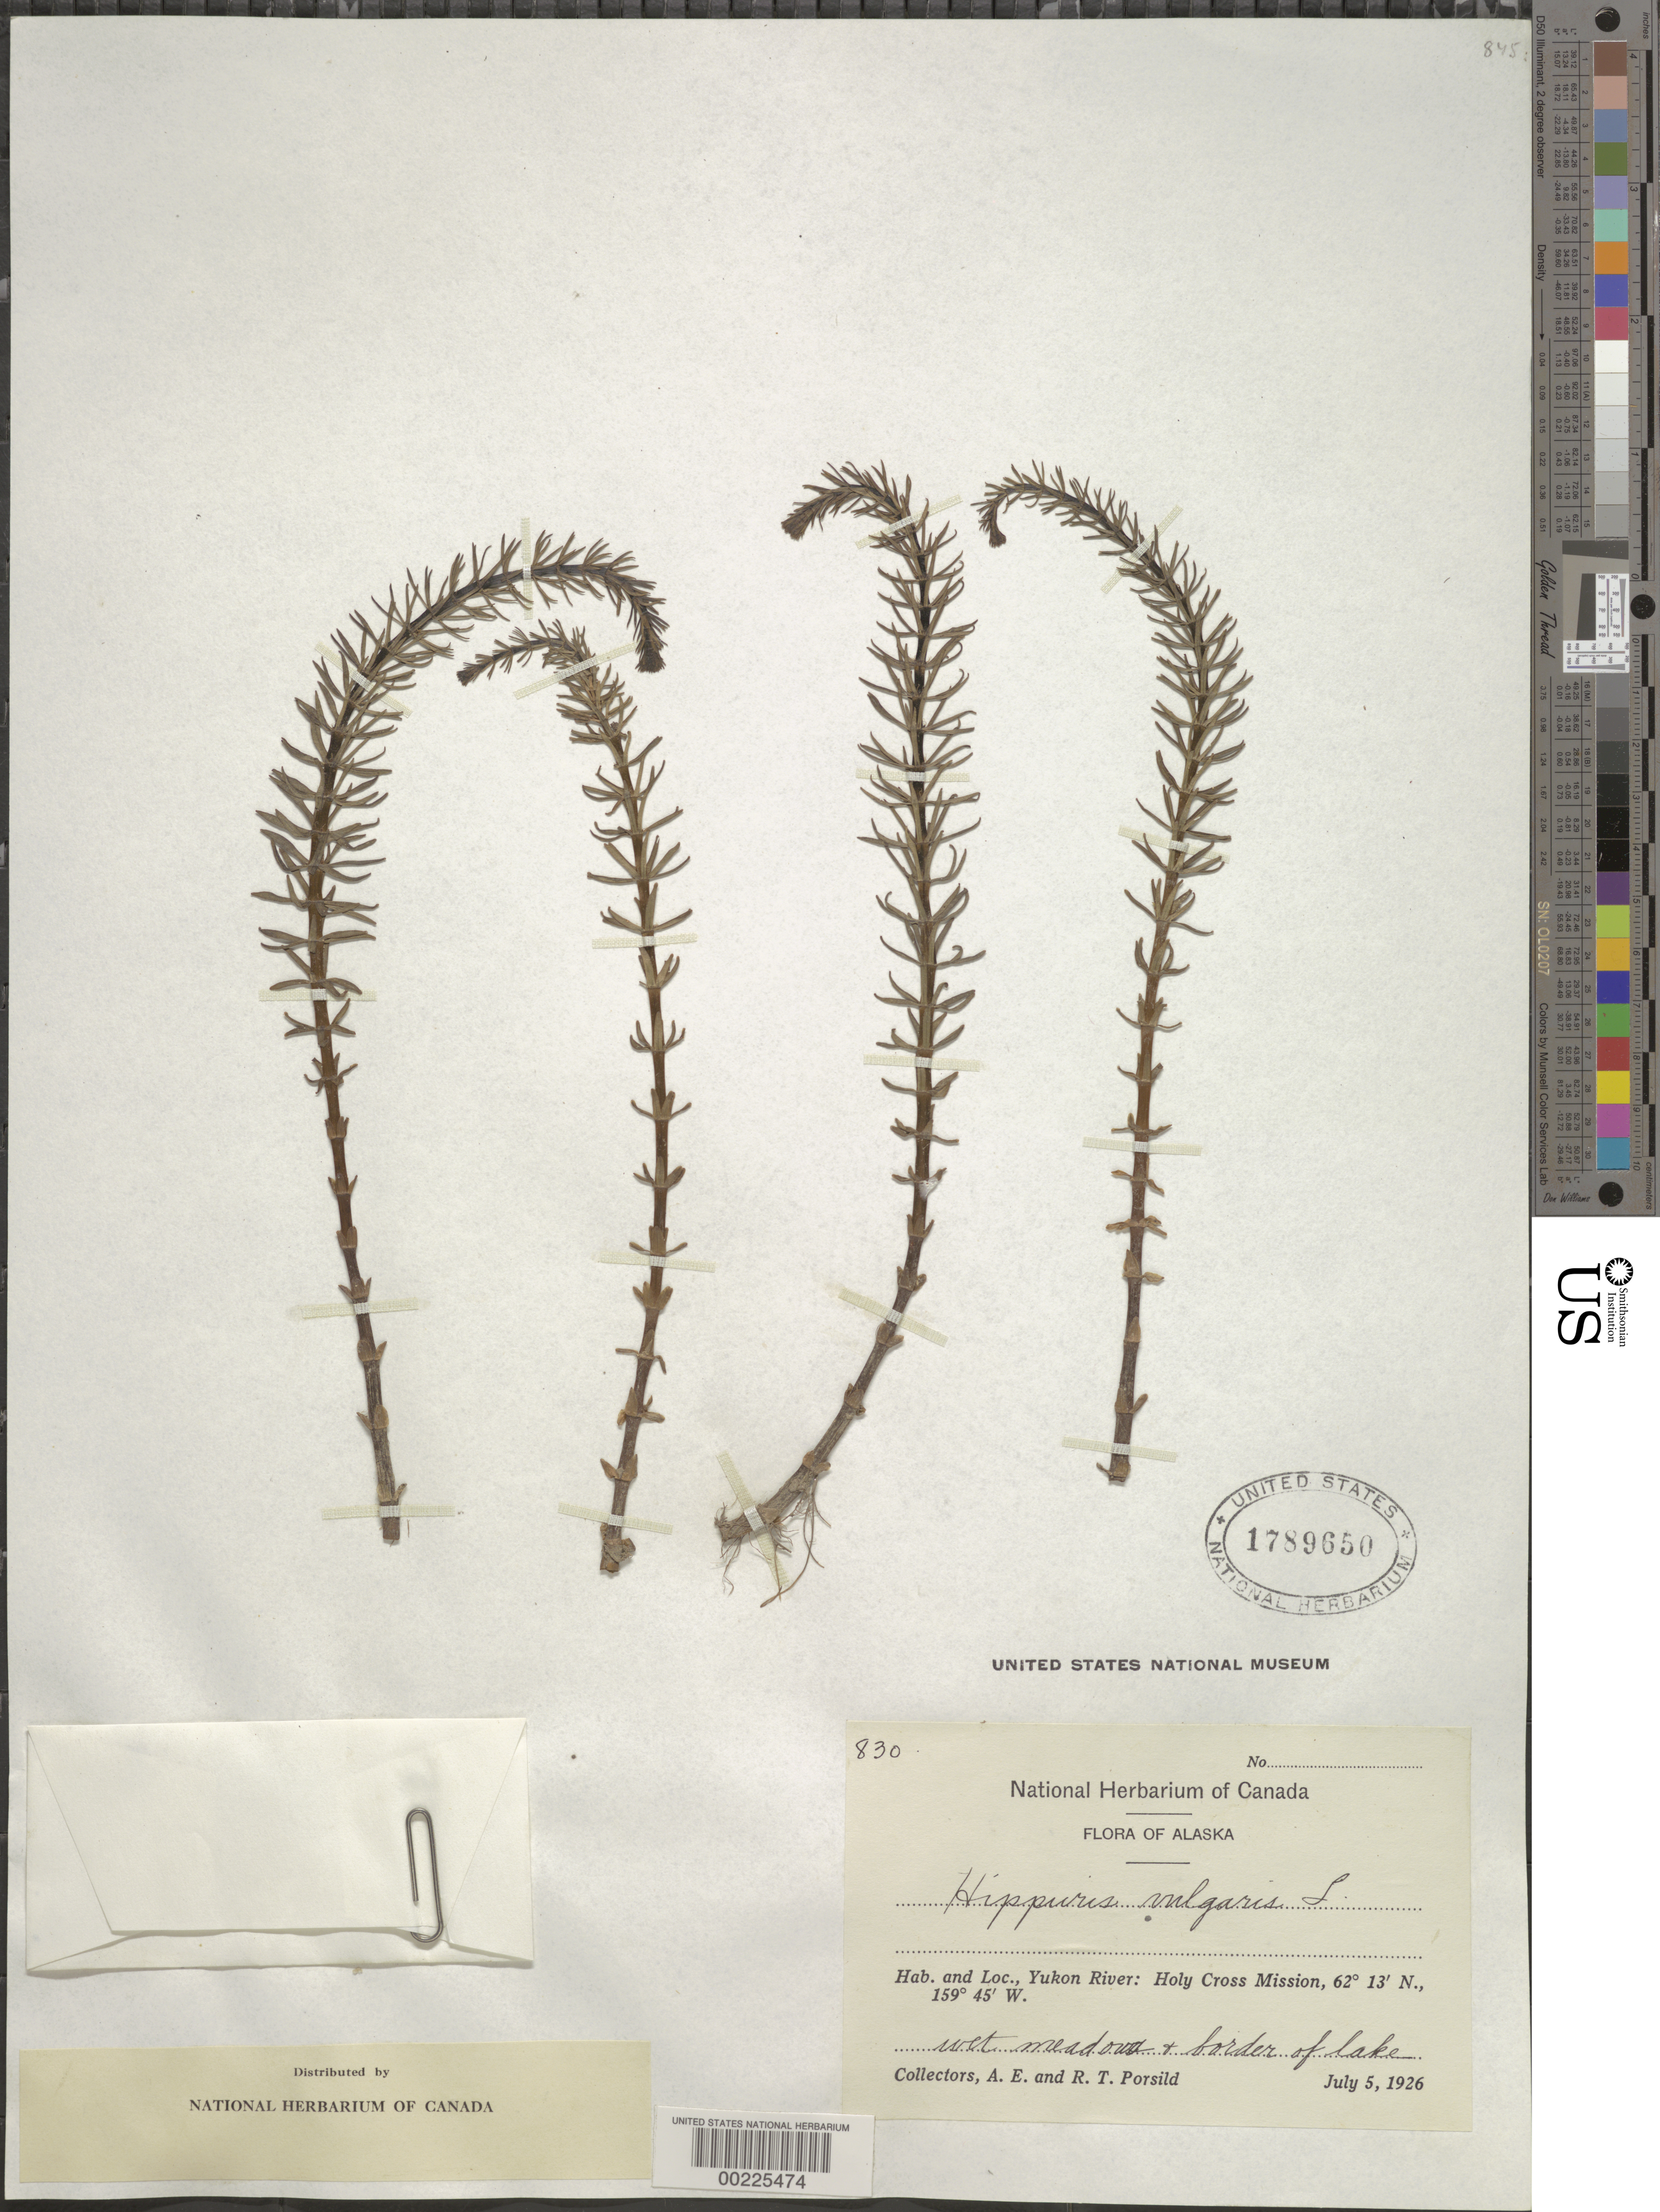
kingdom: Plantae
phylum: Tracheophyta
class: Magnoliopsida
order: Lamiales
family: Plantaginaceae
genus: Hippuris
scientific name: Hippuris vulgaris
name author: L.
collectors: A. E. Porsild & R. T. Porsild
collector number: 830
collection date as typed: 05 Jul 1926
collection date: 1926-07-05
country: United States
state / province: Alaska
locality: Yukon river: holy cross mission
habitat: Wet meadow and border of lake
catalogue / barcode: US 1789650